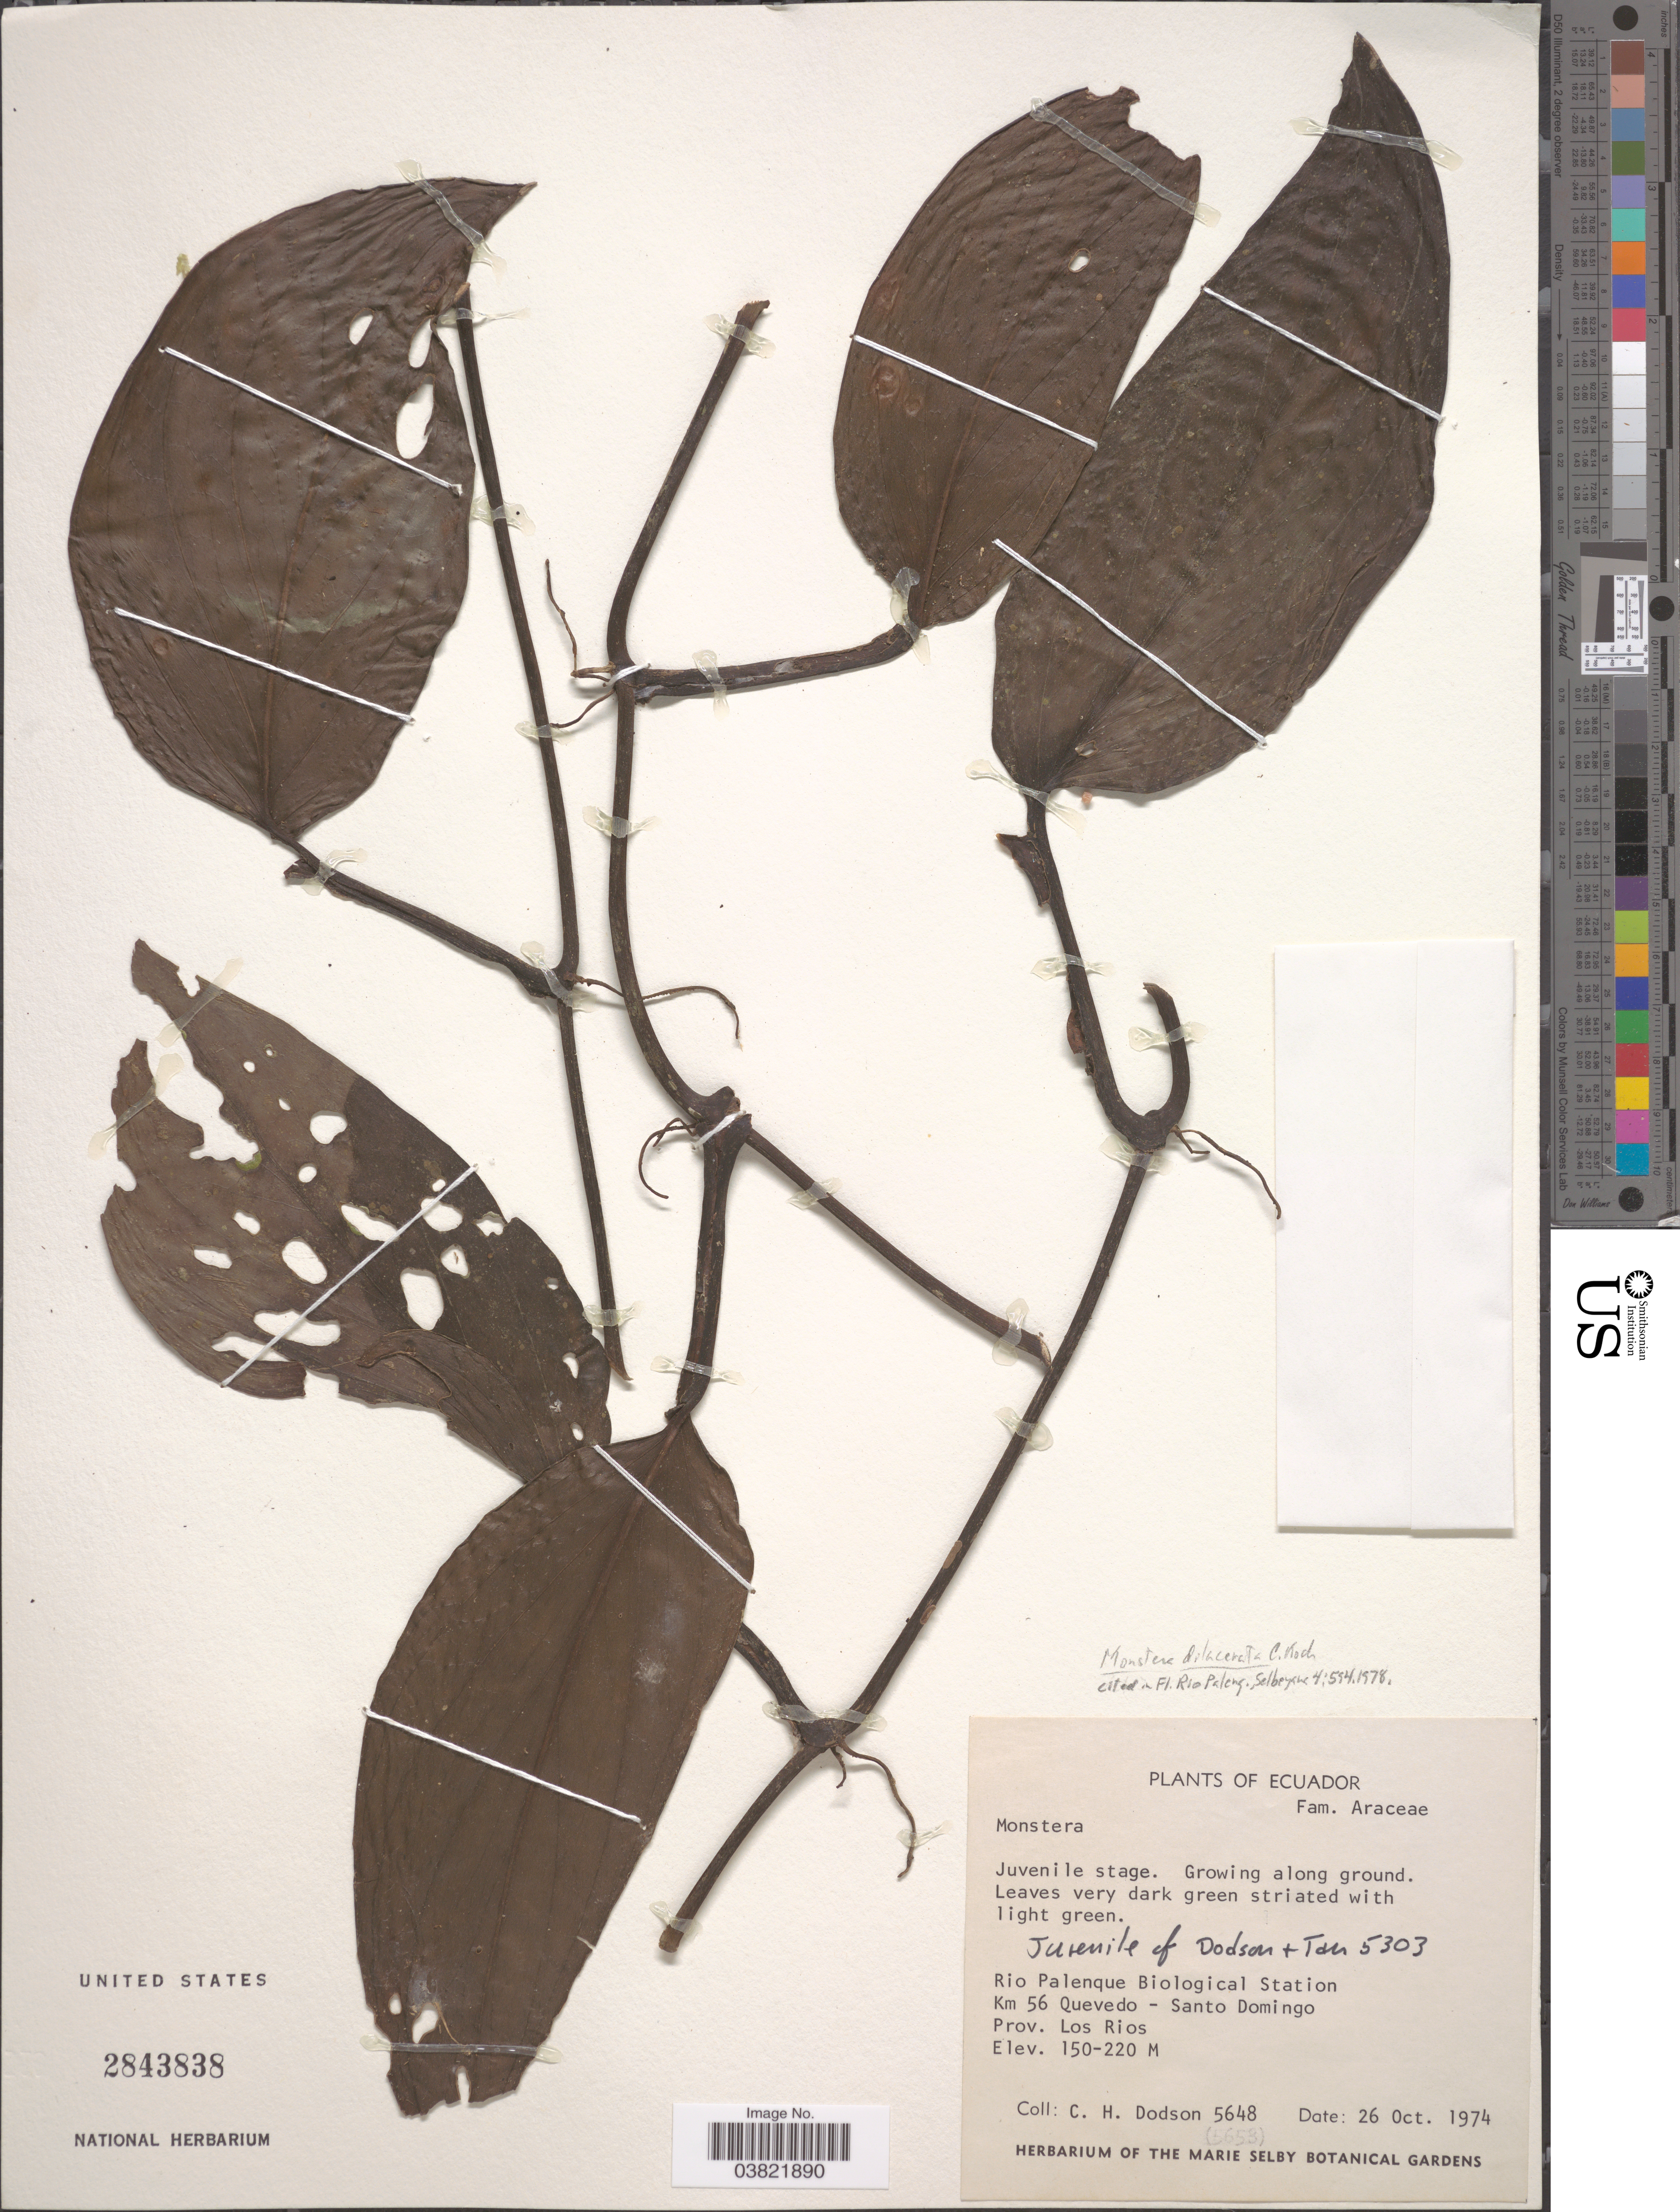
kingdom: Plantae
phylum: Tracheophyta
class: Liliopsida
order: Alismatales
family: Araceae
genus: Monstera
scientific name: Monstera dilacerata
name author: (K. Koch & Sello) K. Koch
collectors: C. H. Dodson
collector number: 5648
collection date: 1974-10-26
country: Ecuador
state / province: Los Ríos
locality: Rio Palenque Biological Station. Km 56 Quevedo - Santo Domingo.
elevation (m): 150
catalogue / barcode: US 2843838